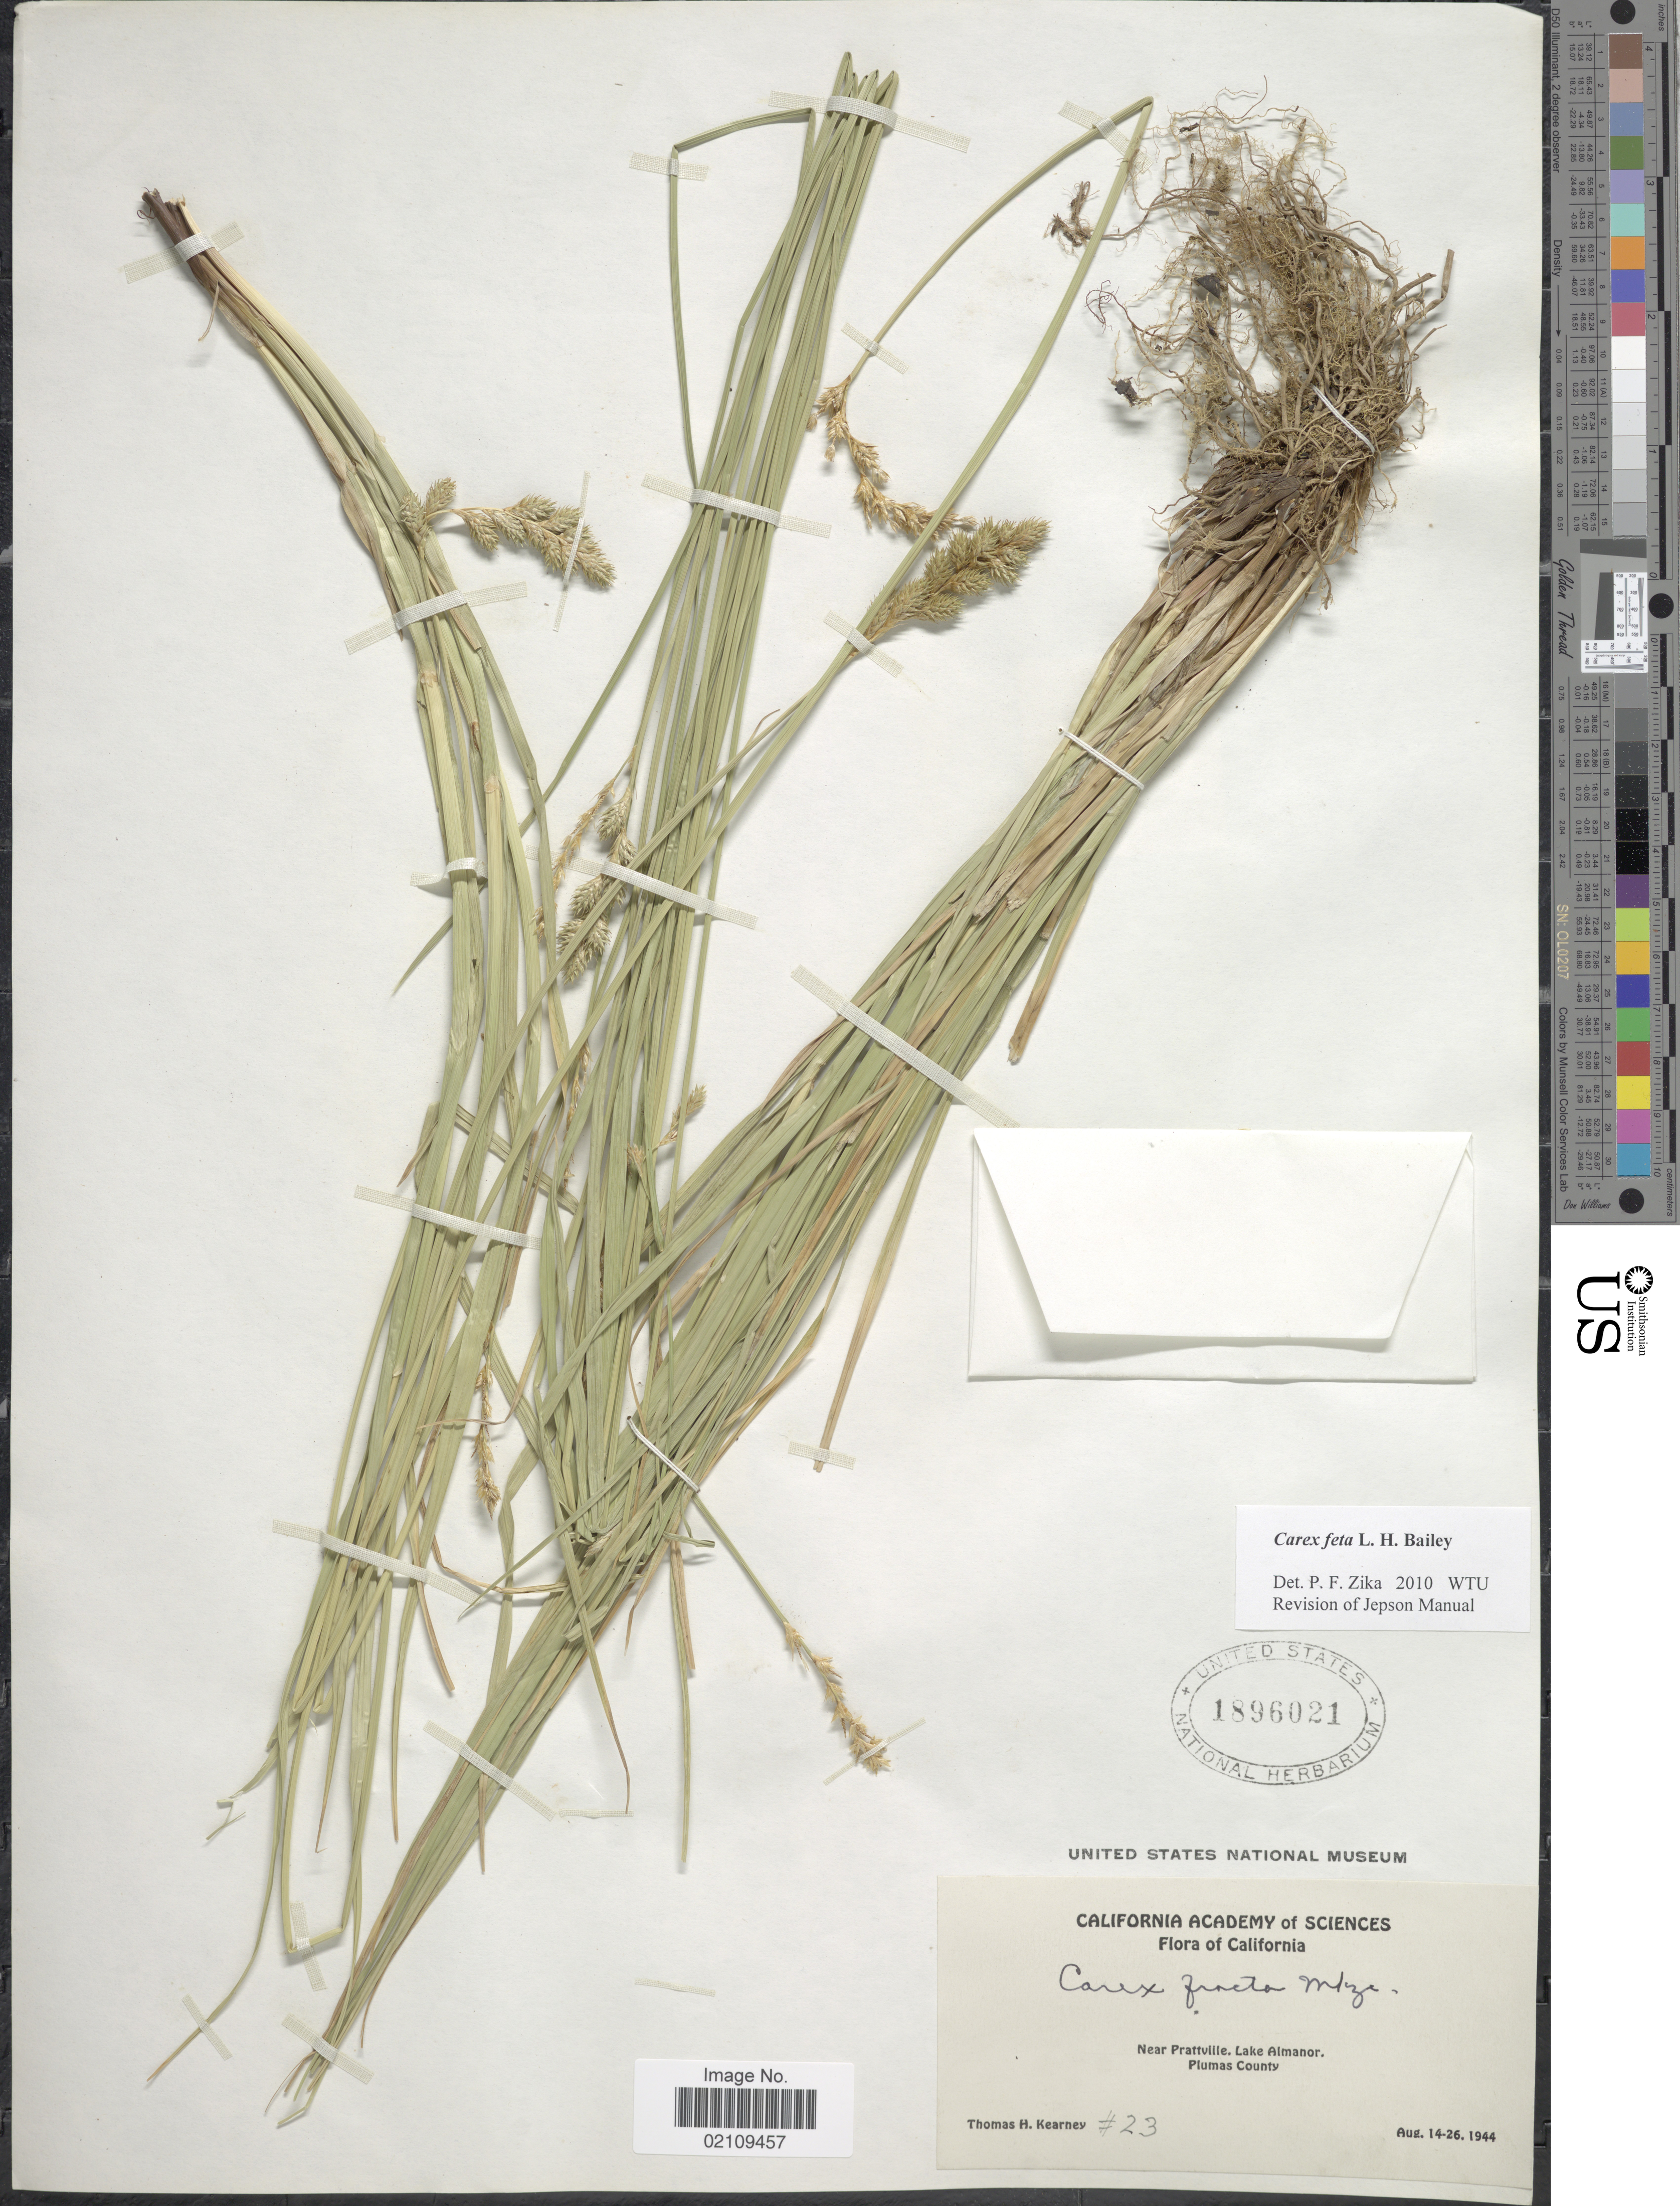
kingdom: Plantae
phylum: Tracheophyta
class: Liliopsida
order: Poales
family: Cyperaceae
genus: Carex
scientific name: Carex feta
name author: L.H. Bailey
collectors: T. H. Kearney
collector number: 23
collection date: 1944-08-14/1944-08-26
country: United States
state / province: California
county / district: Plumas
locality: Near Prattville, Lake Almanor, Plumas County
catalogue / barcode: US 1896021